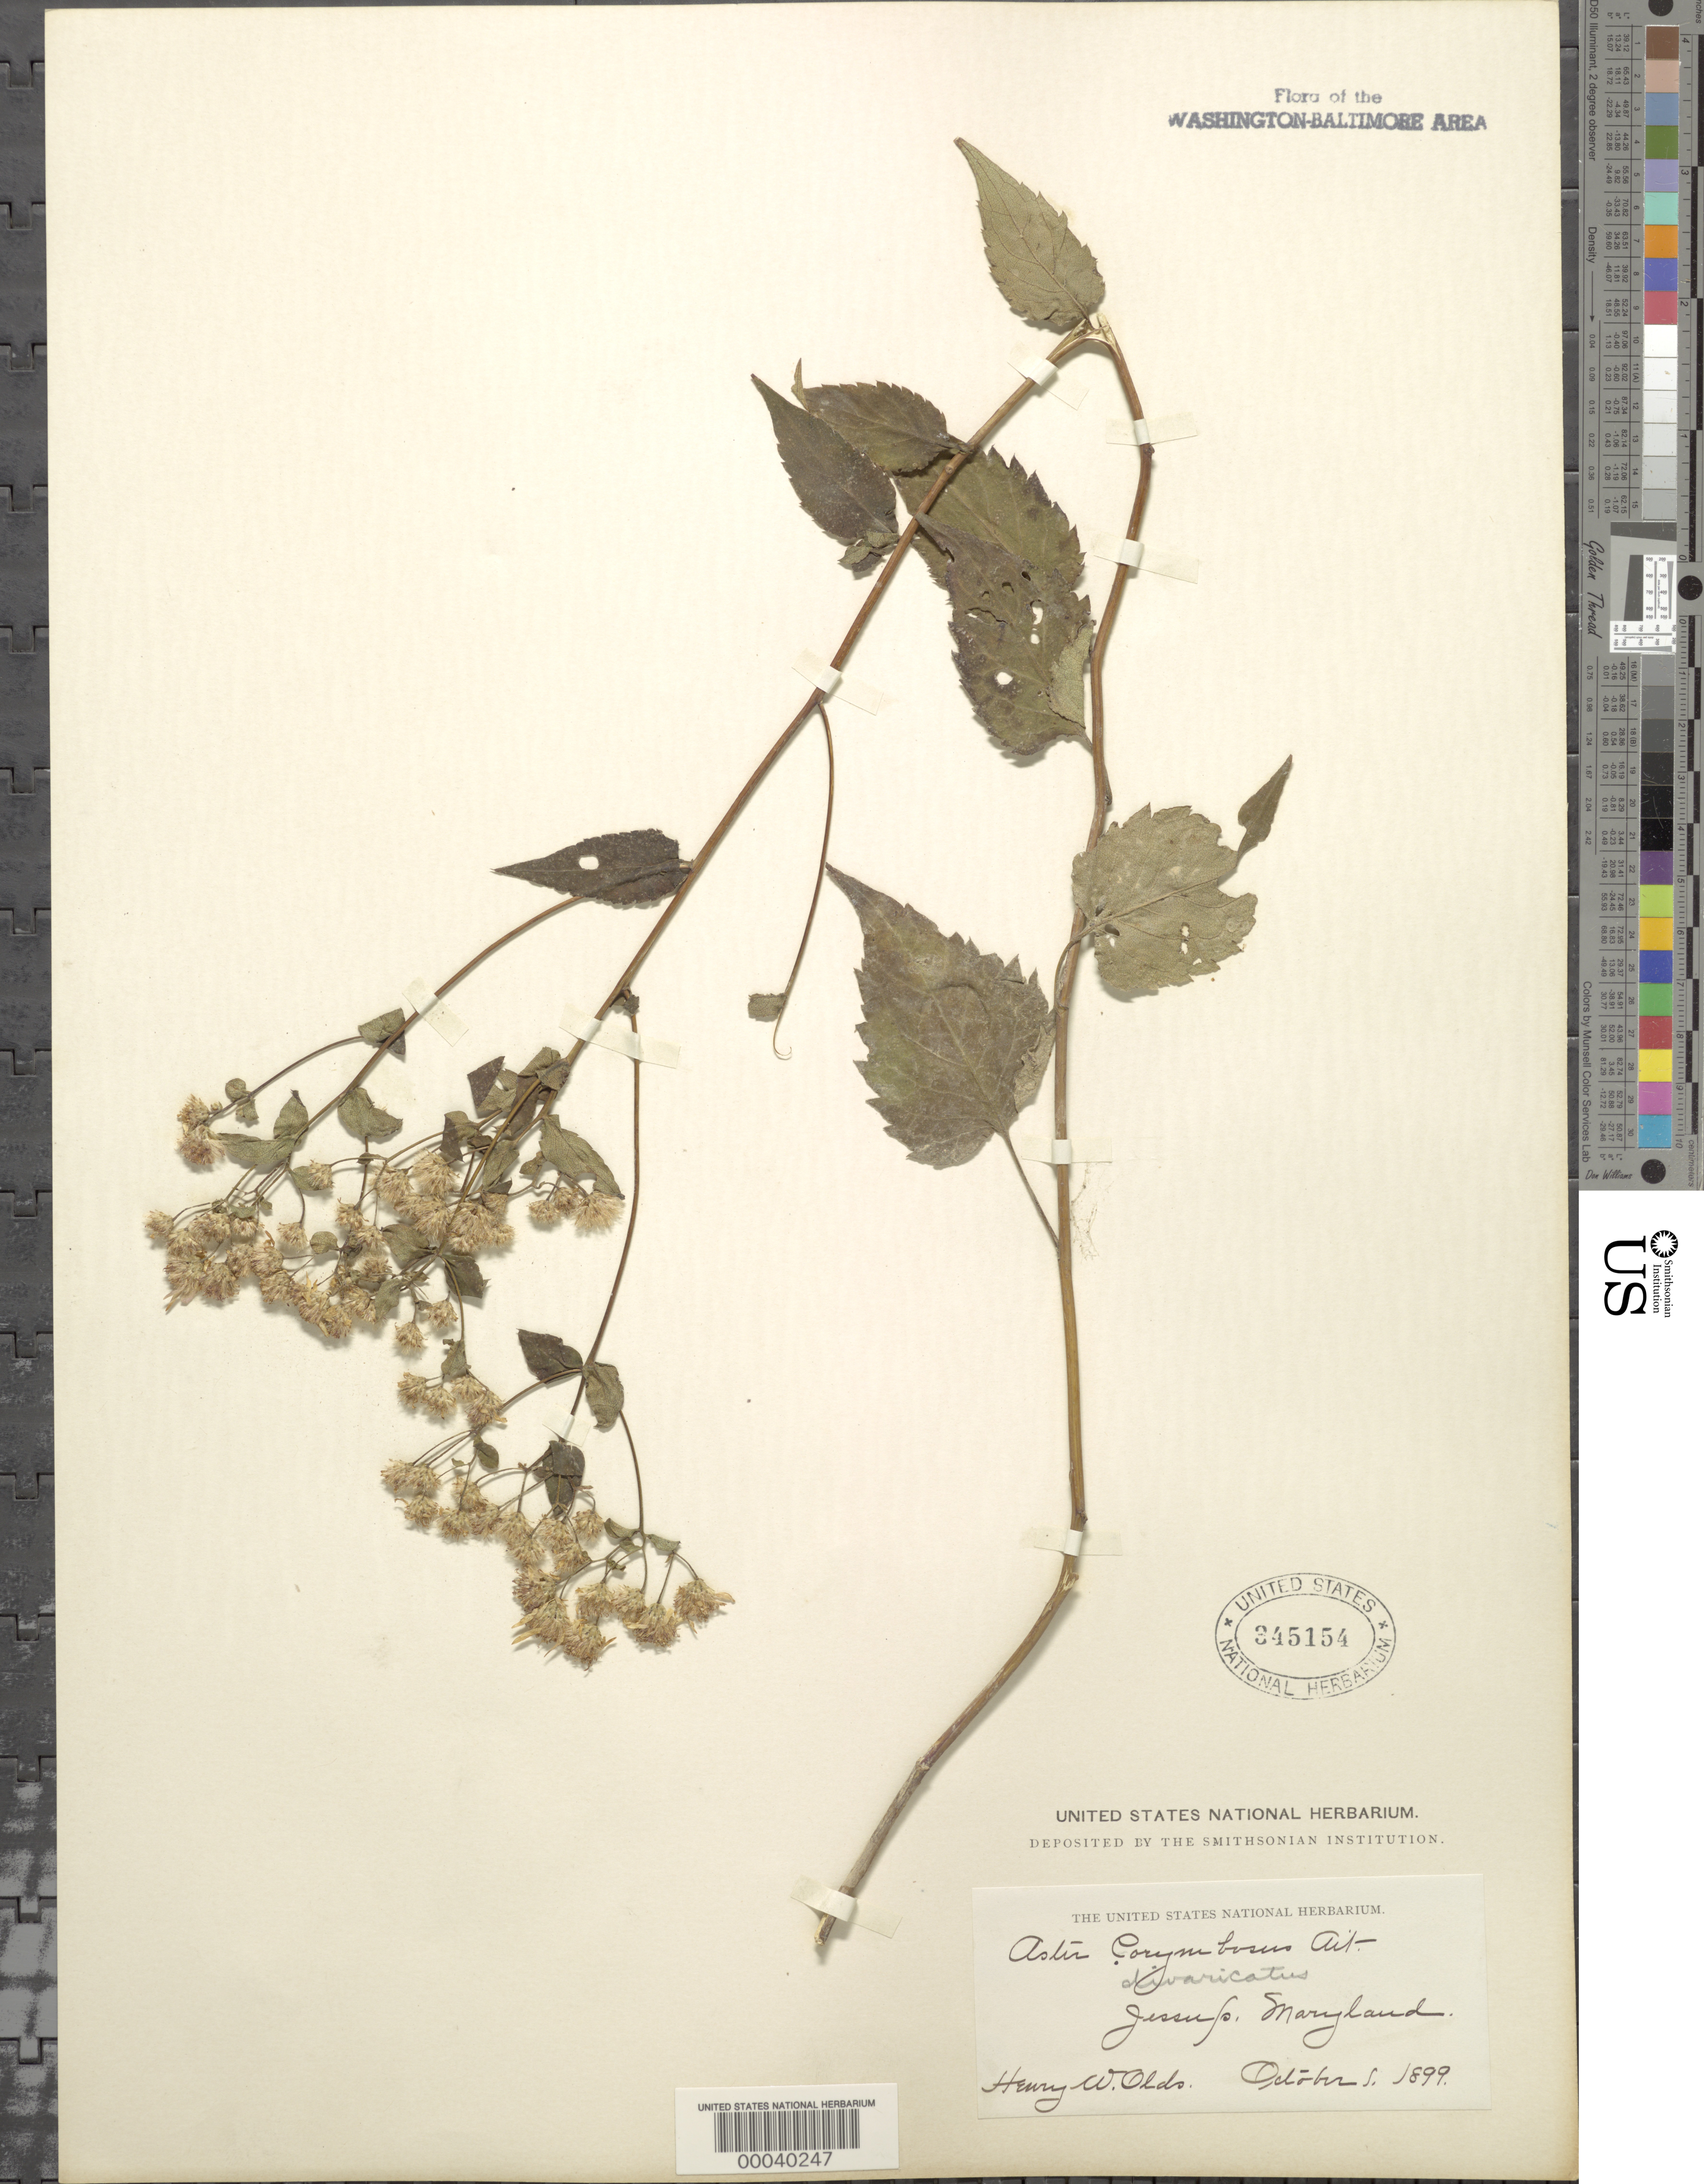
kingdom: Plantae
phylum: Tracheophyta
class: Magnoliopsida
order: Asterales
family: Asteraceae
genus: Eurybia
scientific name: Eurybia divaricata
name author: (L.) G.L. Nesom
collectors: H. W. Olds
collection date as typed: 01 Oct 1899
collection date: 1899-10-01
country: United States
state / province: Maryland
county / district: Anne Arundel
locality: Jessup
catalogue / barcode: US 345154